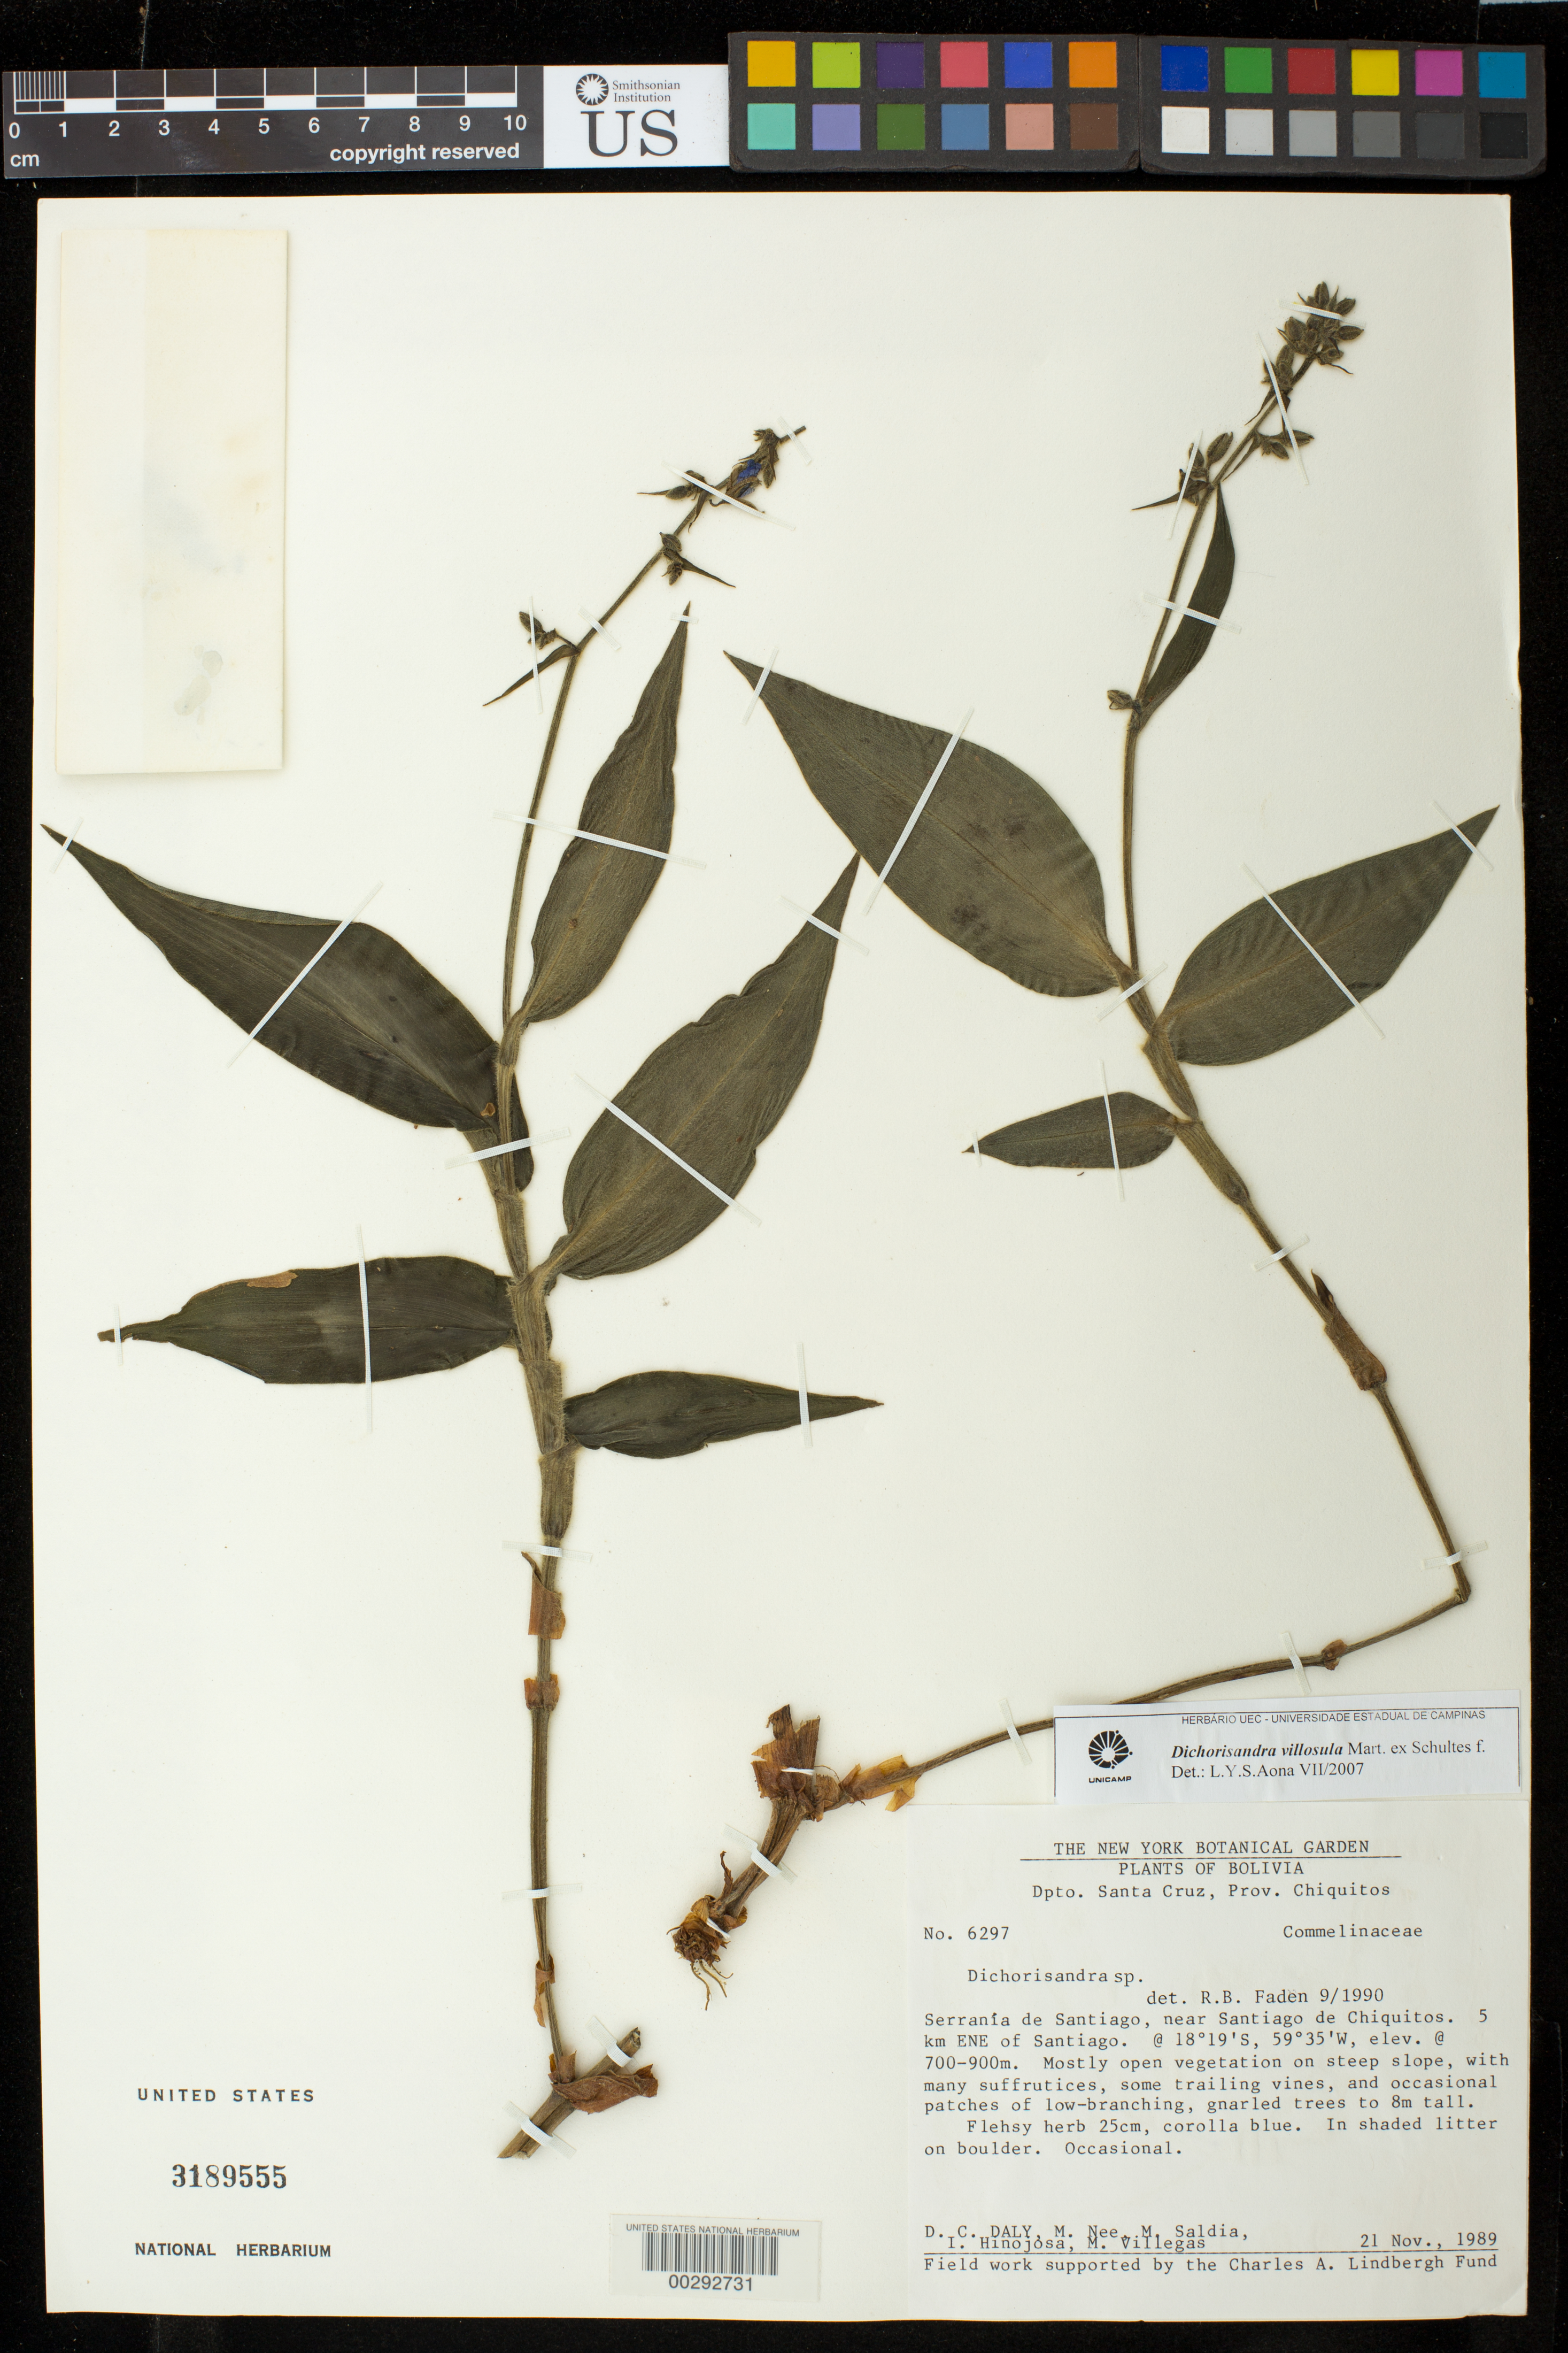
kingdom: Plantae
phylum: Tracheophyta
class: Liliopsida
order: Commelinales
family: Commelinaceae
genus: Dichorisandra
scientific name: Dichorisandra villosula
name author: Mart. ex Schult. f.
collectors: D. C. Daly, M. Nee, M. Saldia, I. Hinojosa & M. Villegas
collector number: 6297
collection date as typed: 21 Nov 1989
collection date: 1989-11-21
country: Bolivia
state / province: Santa Cruz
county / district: Chiquitos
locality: Serrania de Santiago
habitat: Shaded litter on boulder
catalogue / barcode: US 3189555